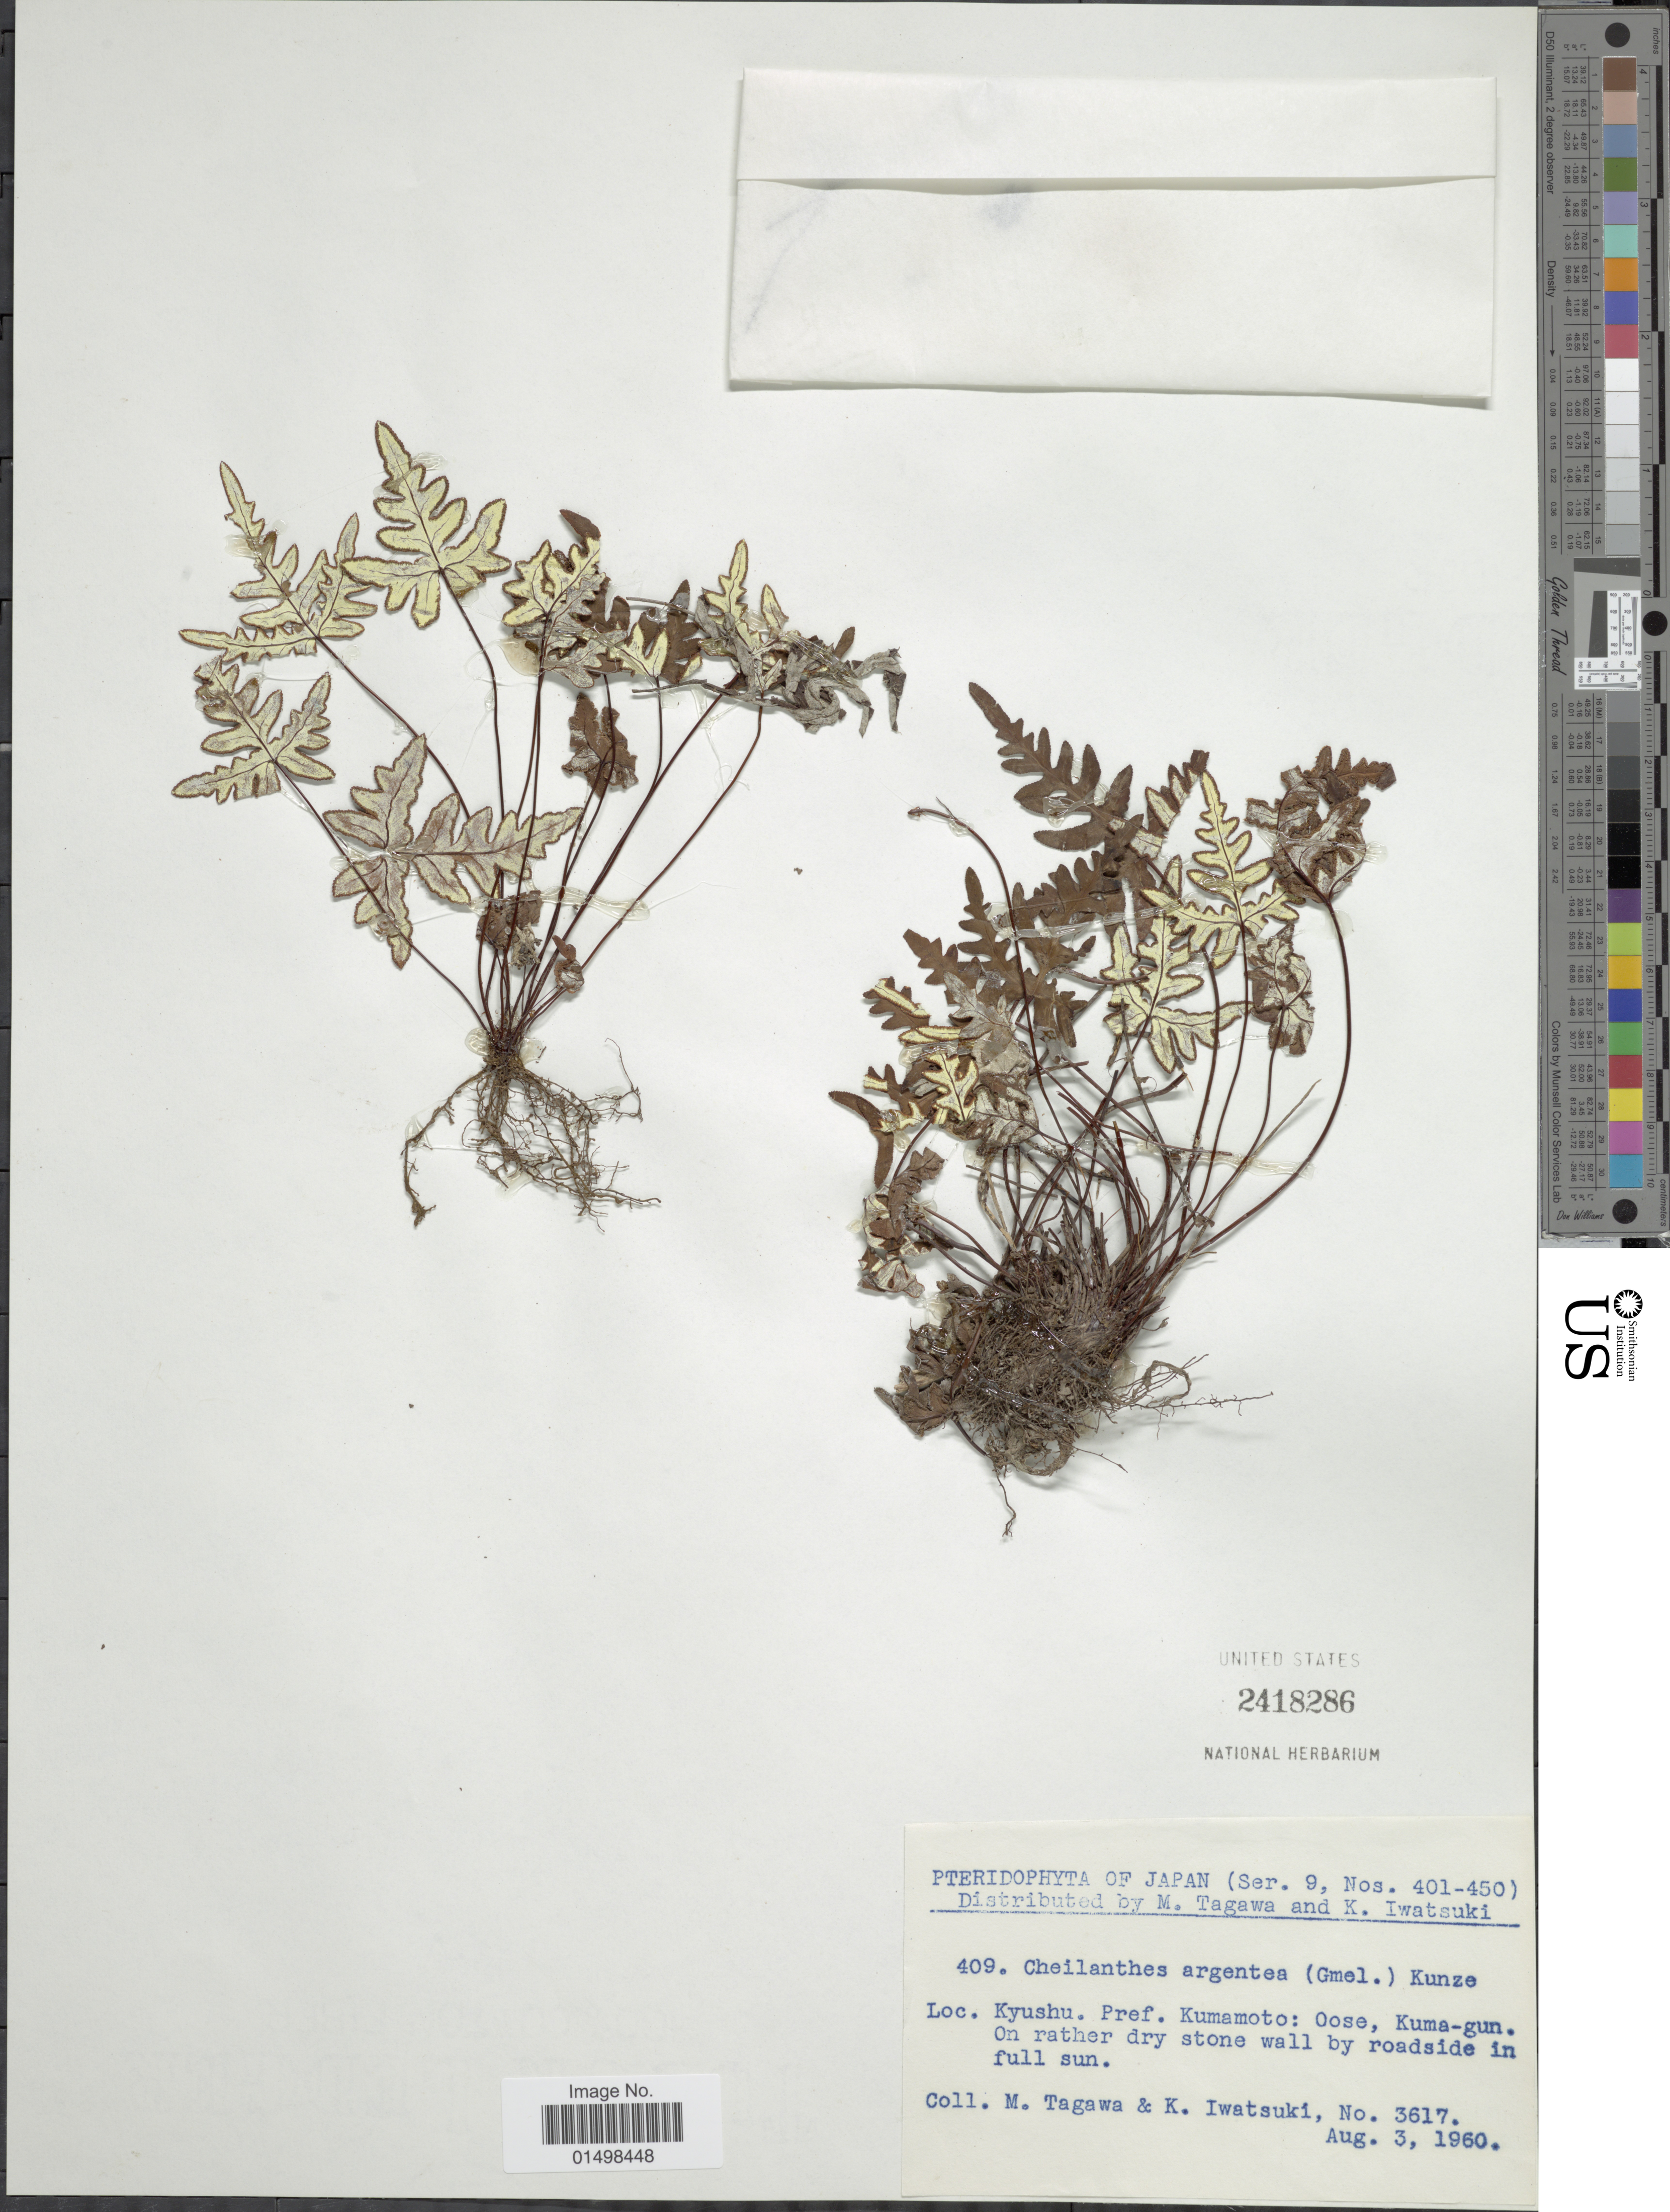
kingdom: Plantae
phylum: Tracheophyta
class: Polypodiopsida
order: Polypodiales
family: Pteridaceae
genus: Aleuritopteris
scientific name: Aleuritopteris argentea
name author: (S.G. Gmel.) Fée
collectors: M. Tagawa & K. Iwatsuki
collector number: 3617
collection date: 1960-08-03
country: Japan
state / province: Kumamoto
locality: Pteridophyta of Japan. Kyushu. Pref. Kumamoto: Oose, Kuma-gun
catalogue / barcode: US 2418286